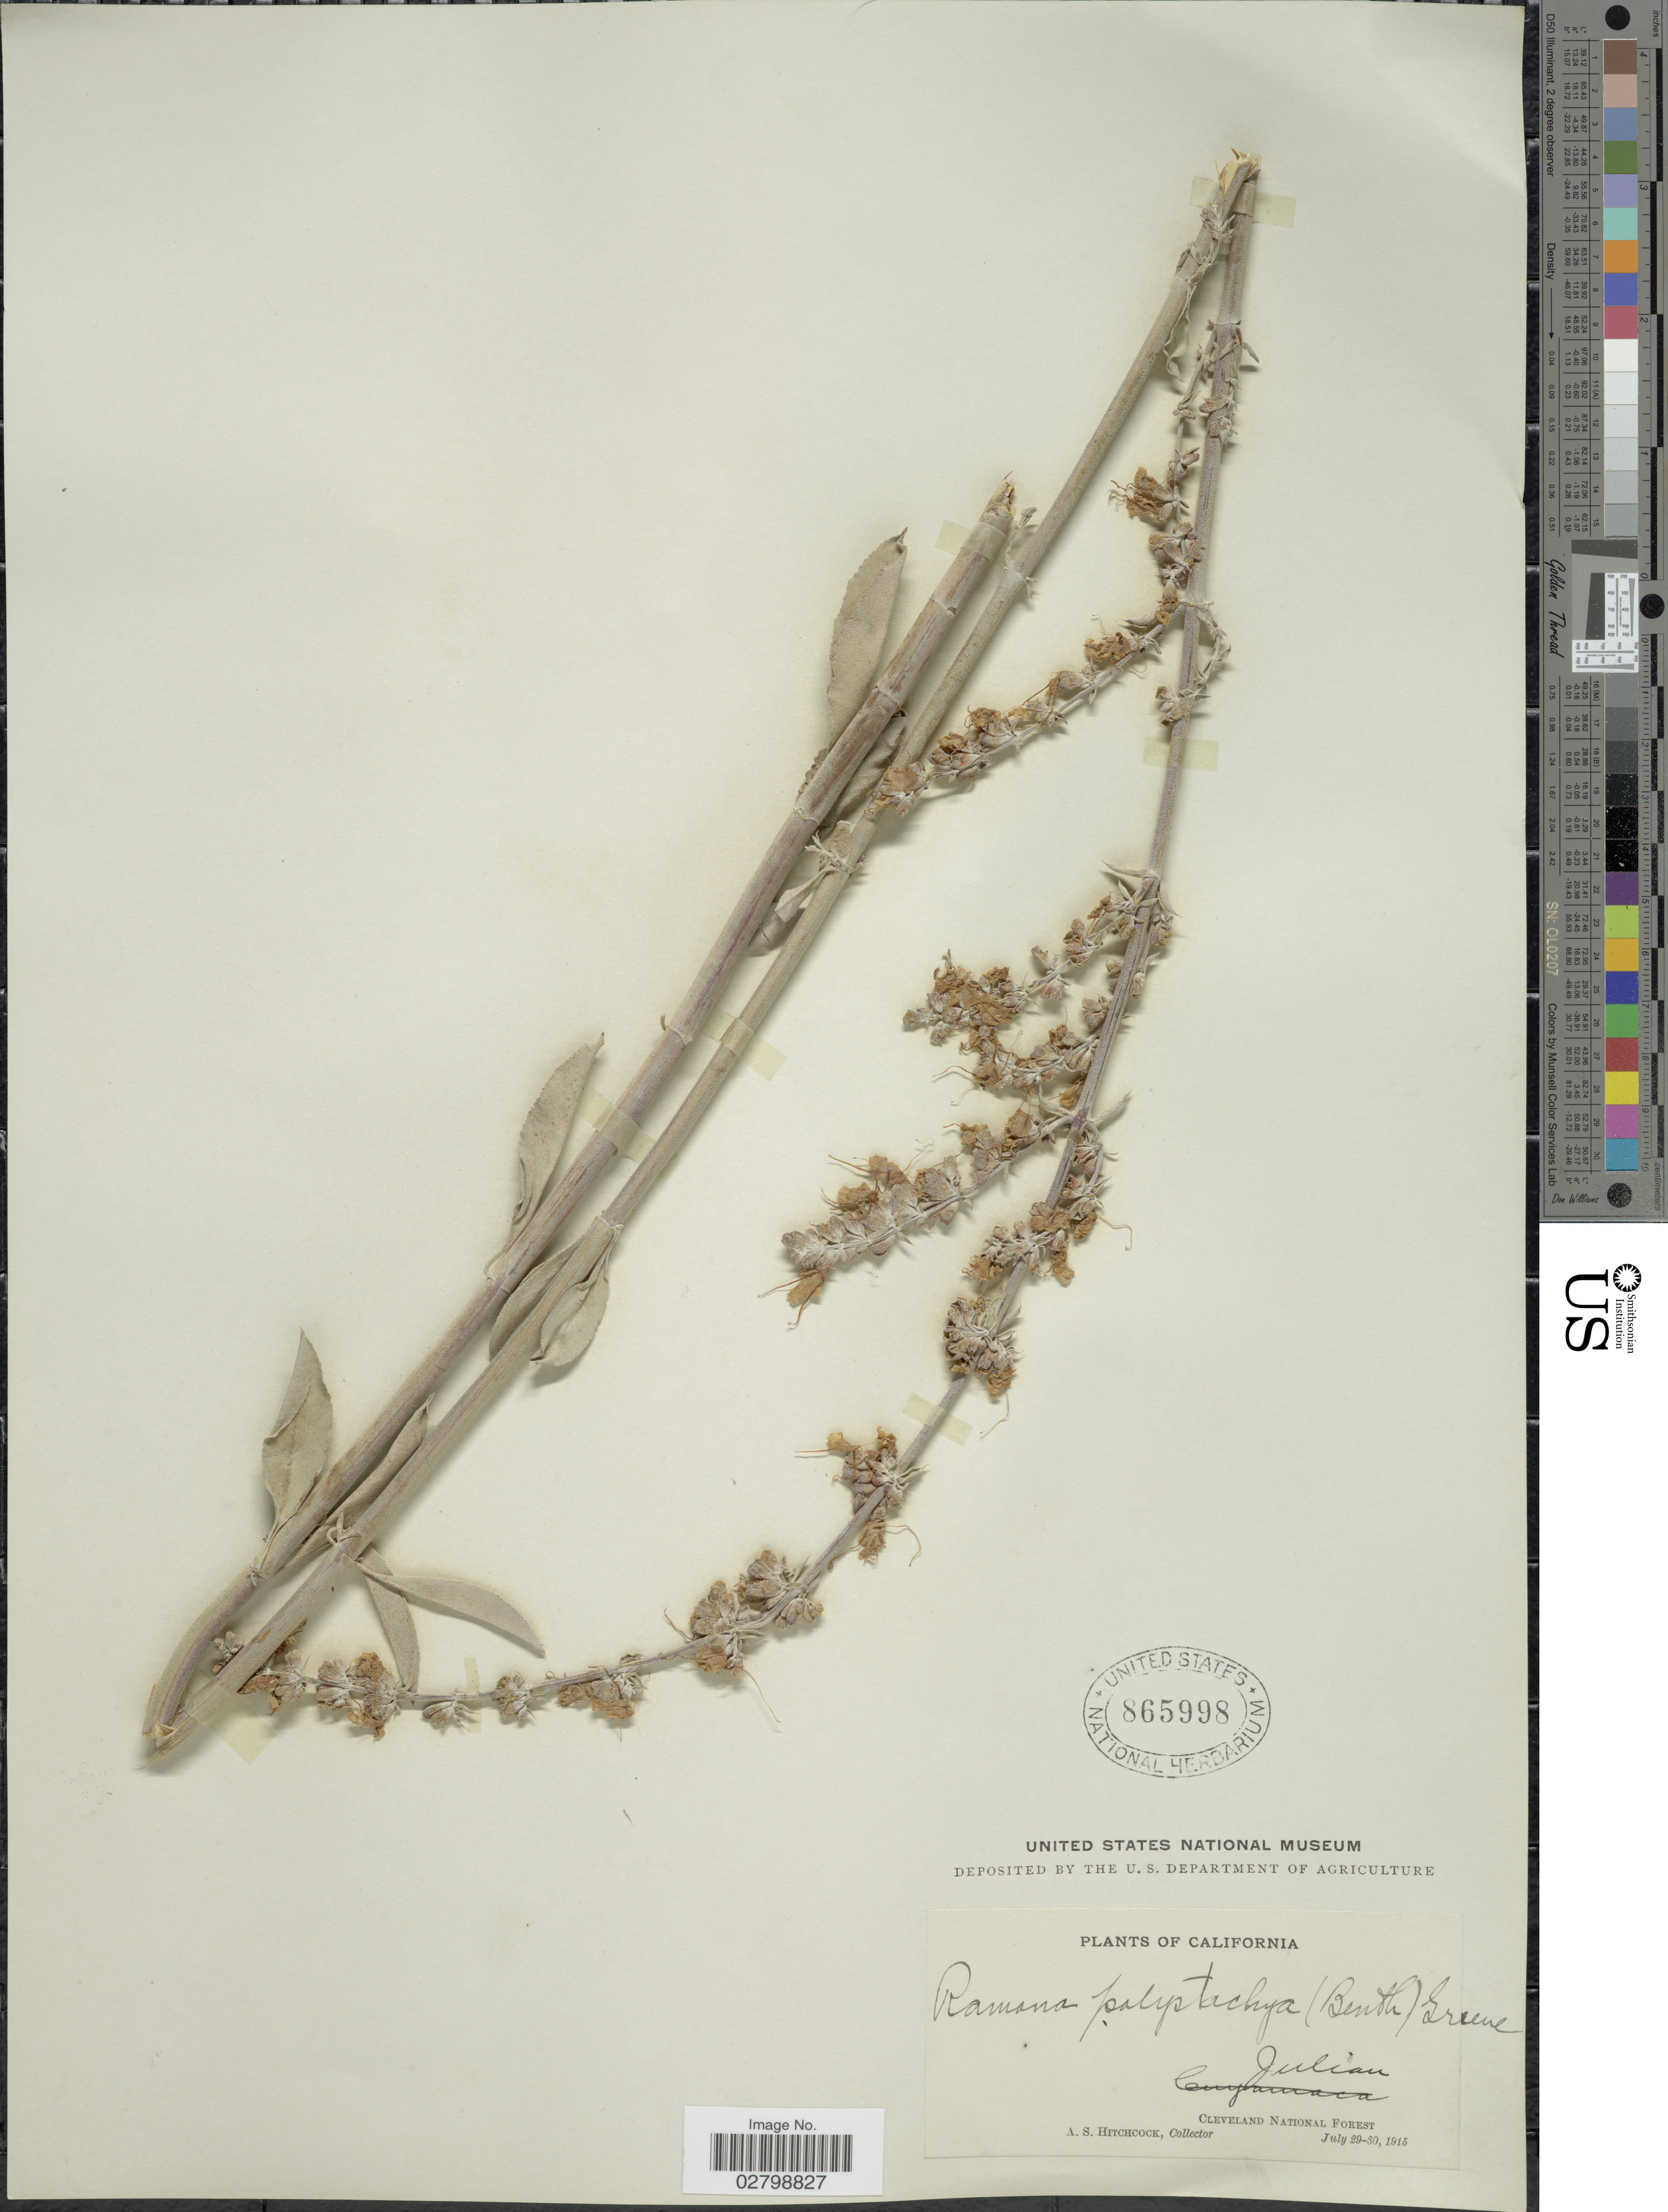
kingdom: Plantae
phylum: Tracheophyta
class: Magnoliopsida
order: Lamiales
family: Lamiaceae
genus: Salvia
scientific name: Salvia apiana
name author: Jeps.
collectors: A. S. Hitchcock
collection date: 1915-07-29/1915-07-30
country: United States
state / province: California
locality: Julian. Cleveland National Forest.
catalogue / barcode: US 865998